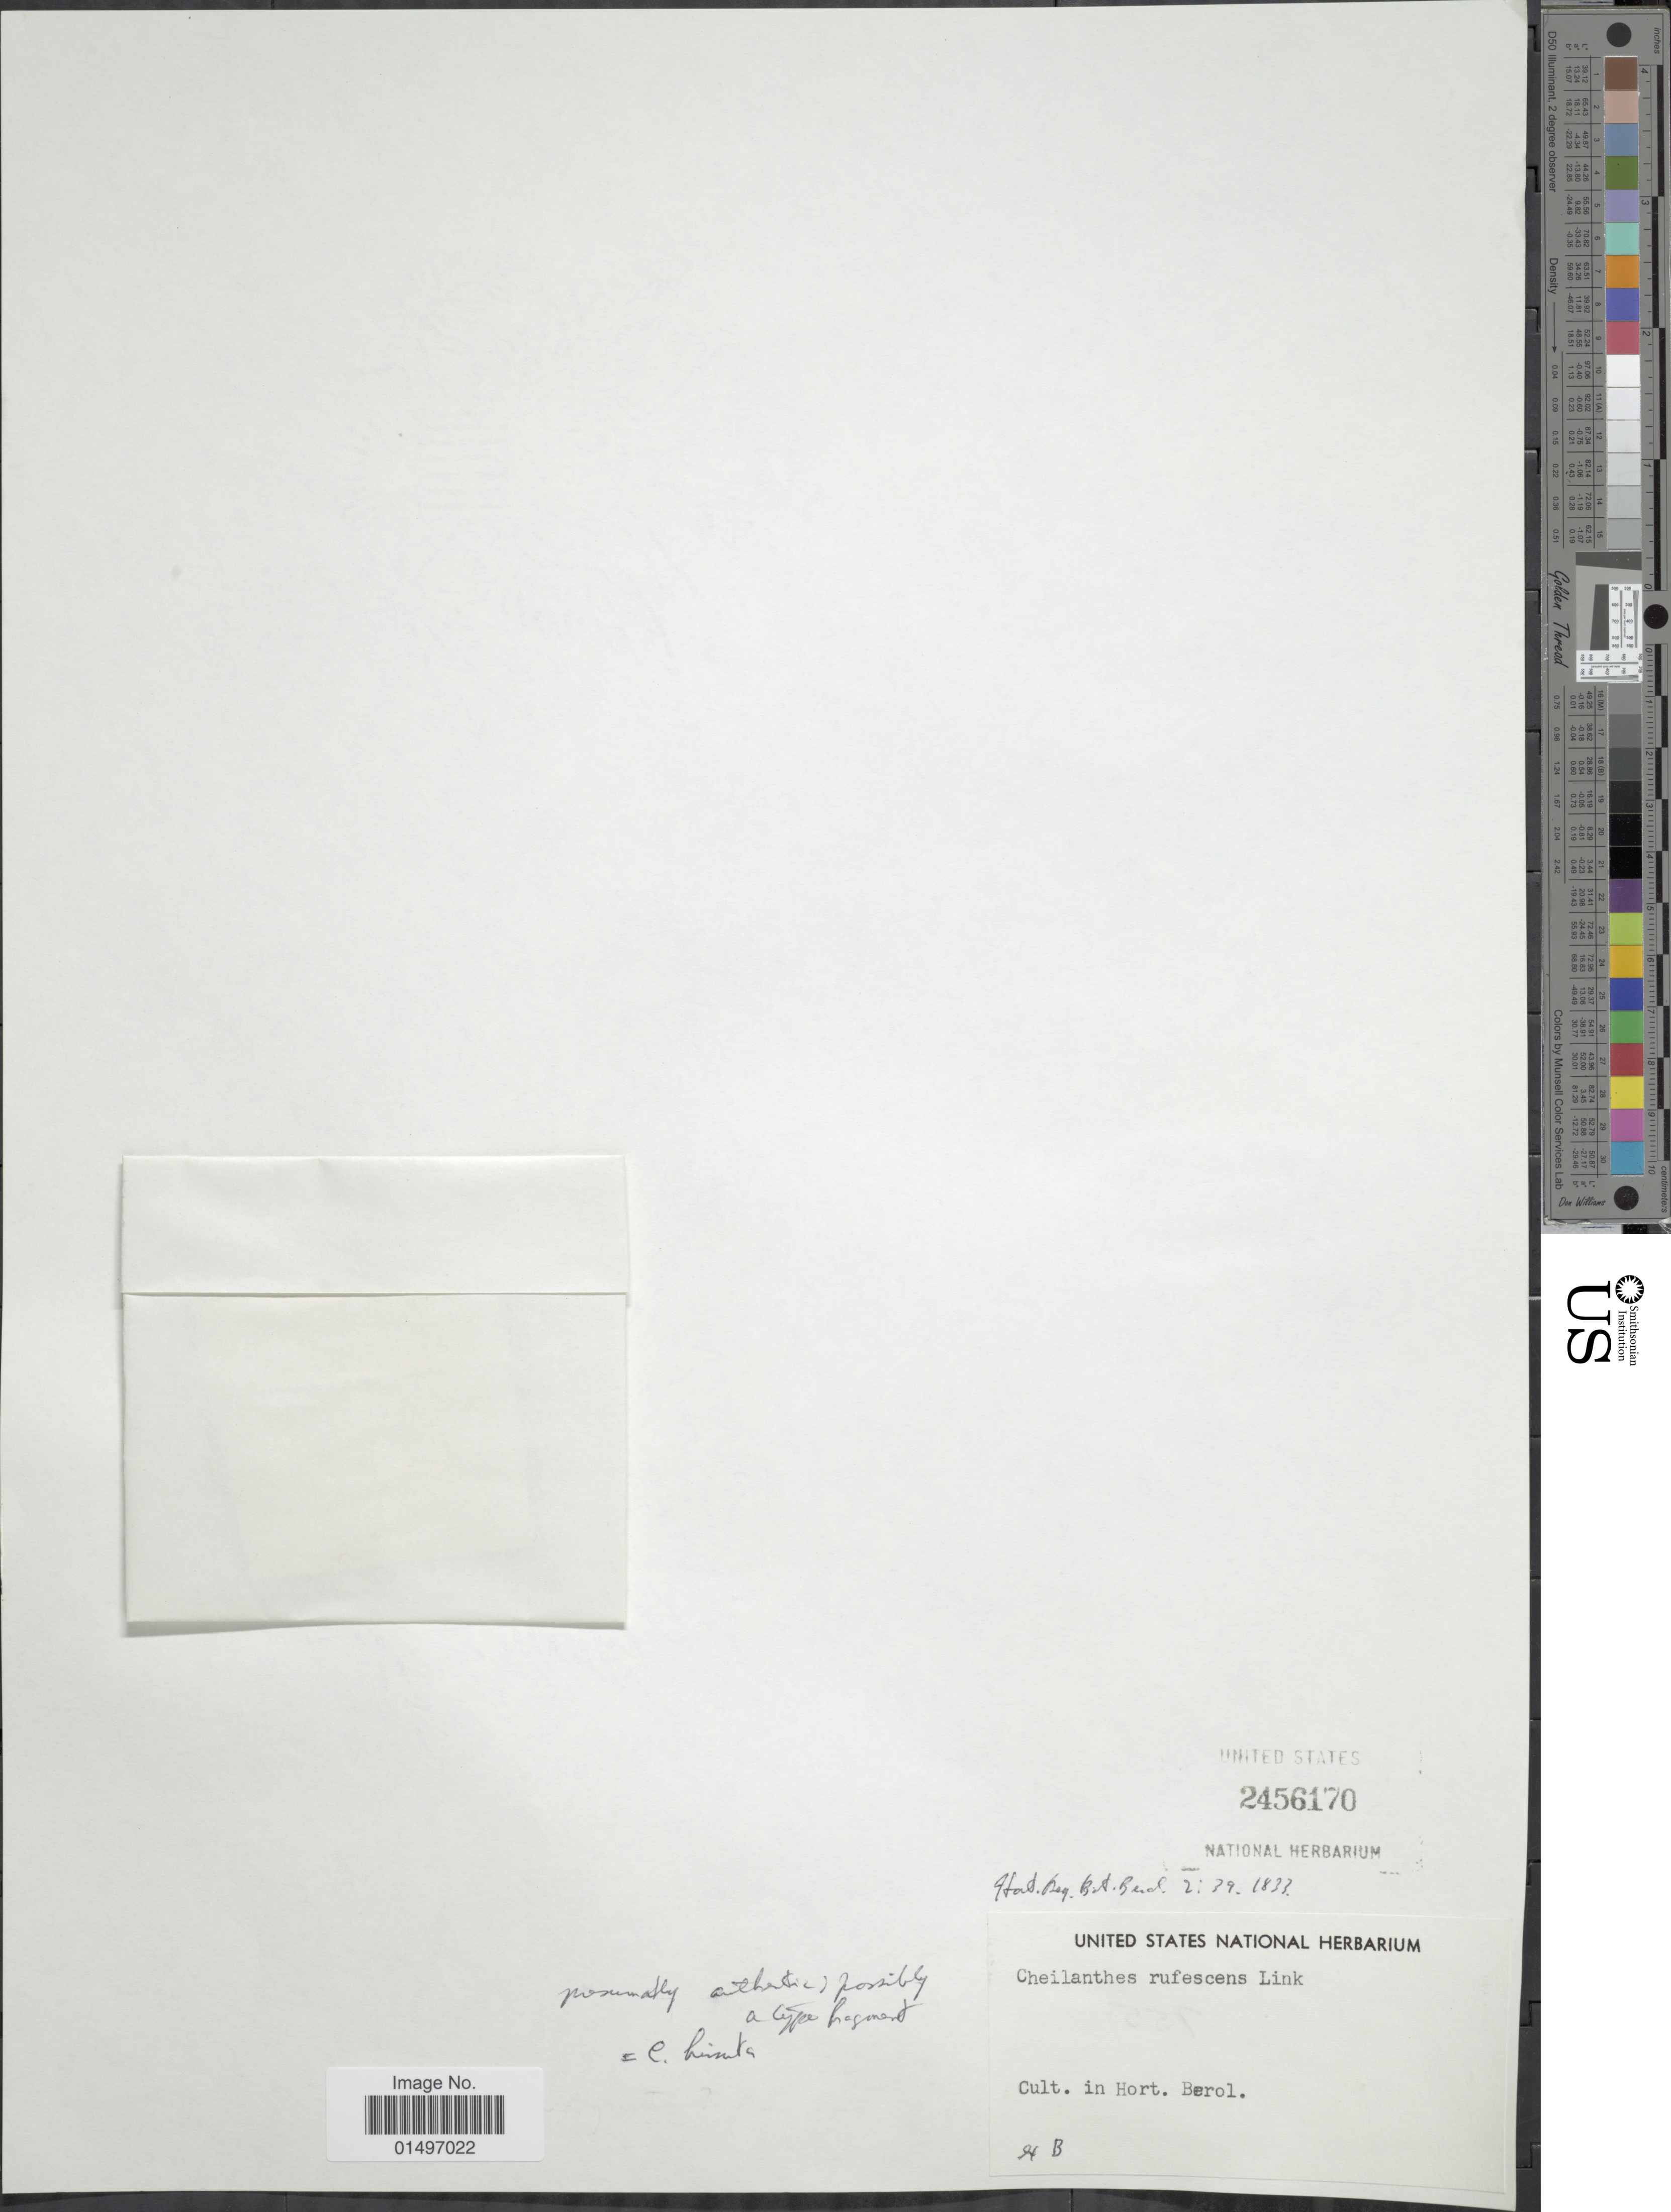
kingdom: Plantae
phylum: Tracheophyta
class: Polypodiopsida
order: Polypodiales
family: Pteridaceae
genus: Gaga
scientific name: Gaga hirsuta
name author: (Link) Fay W. Li & Windham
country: Germany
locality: Cult. in Hort. Berol.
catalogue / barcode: US 2456170